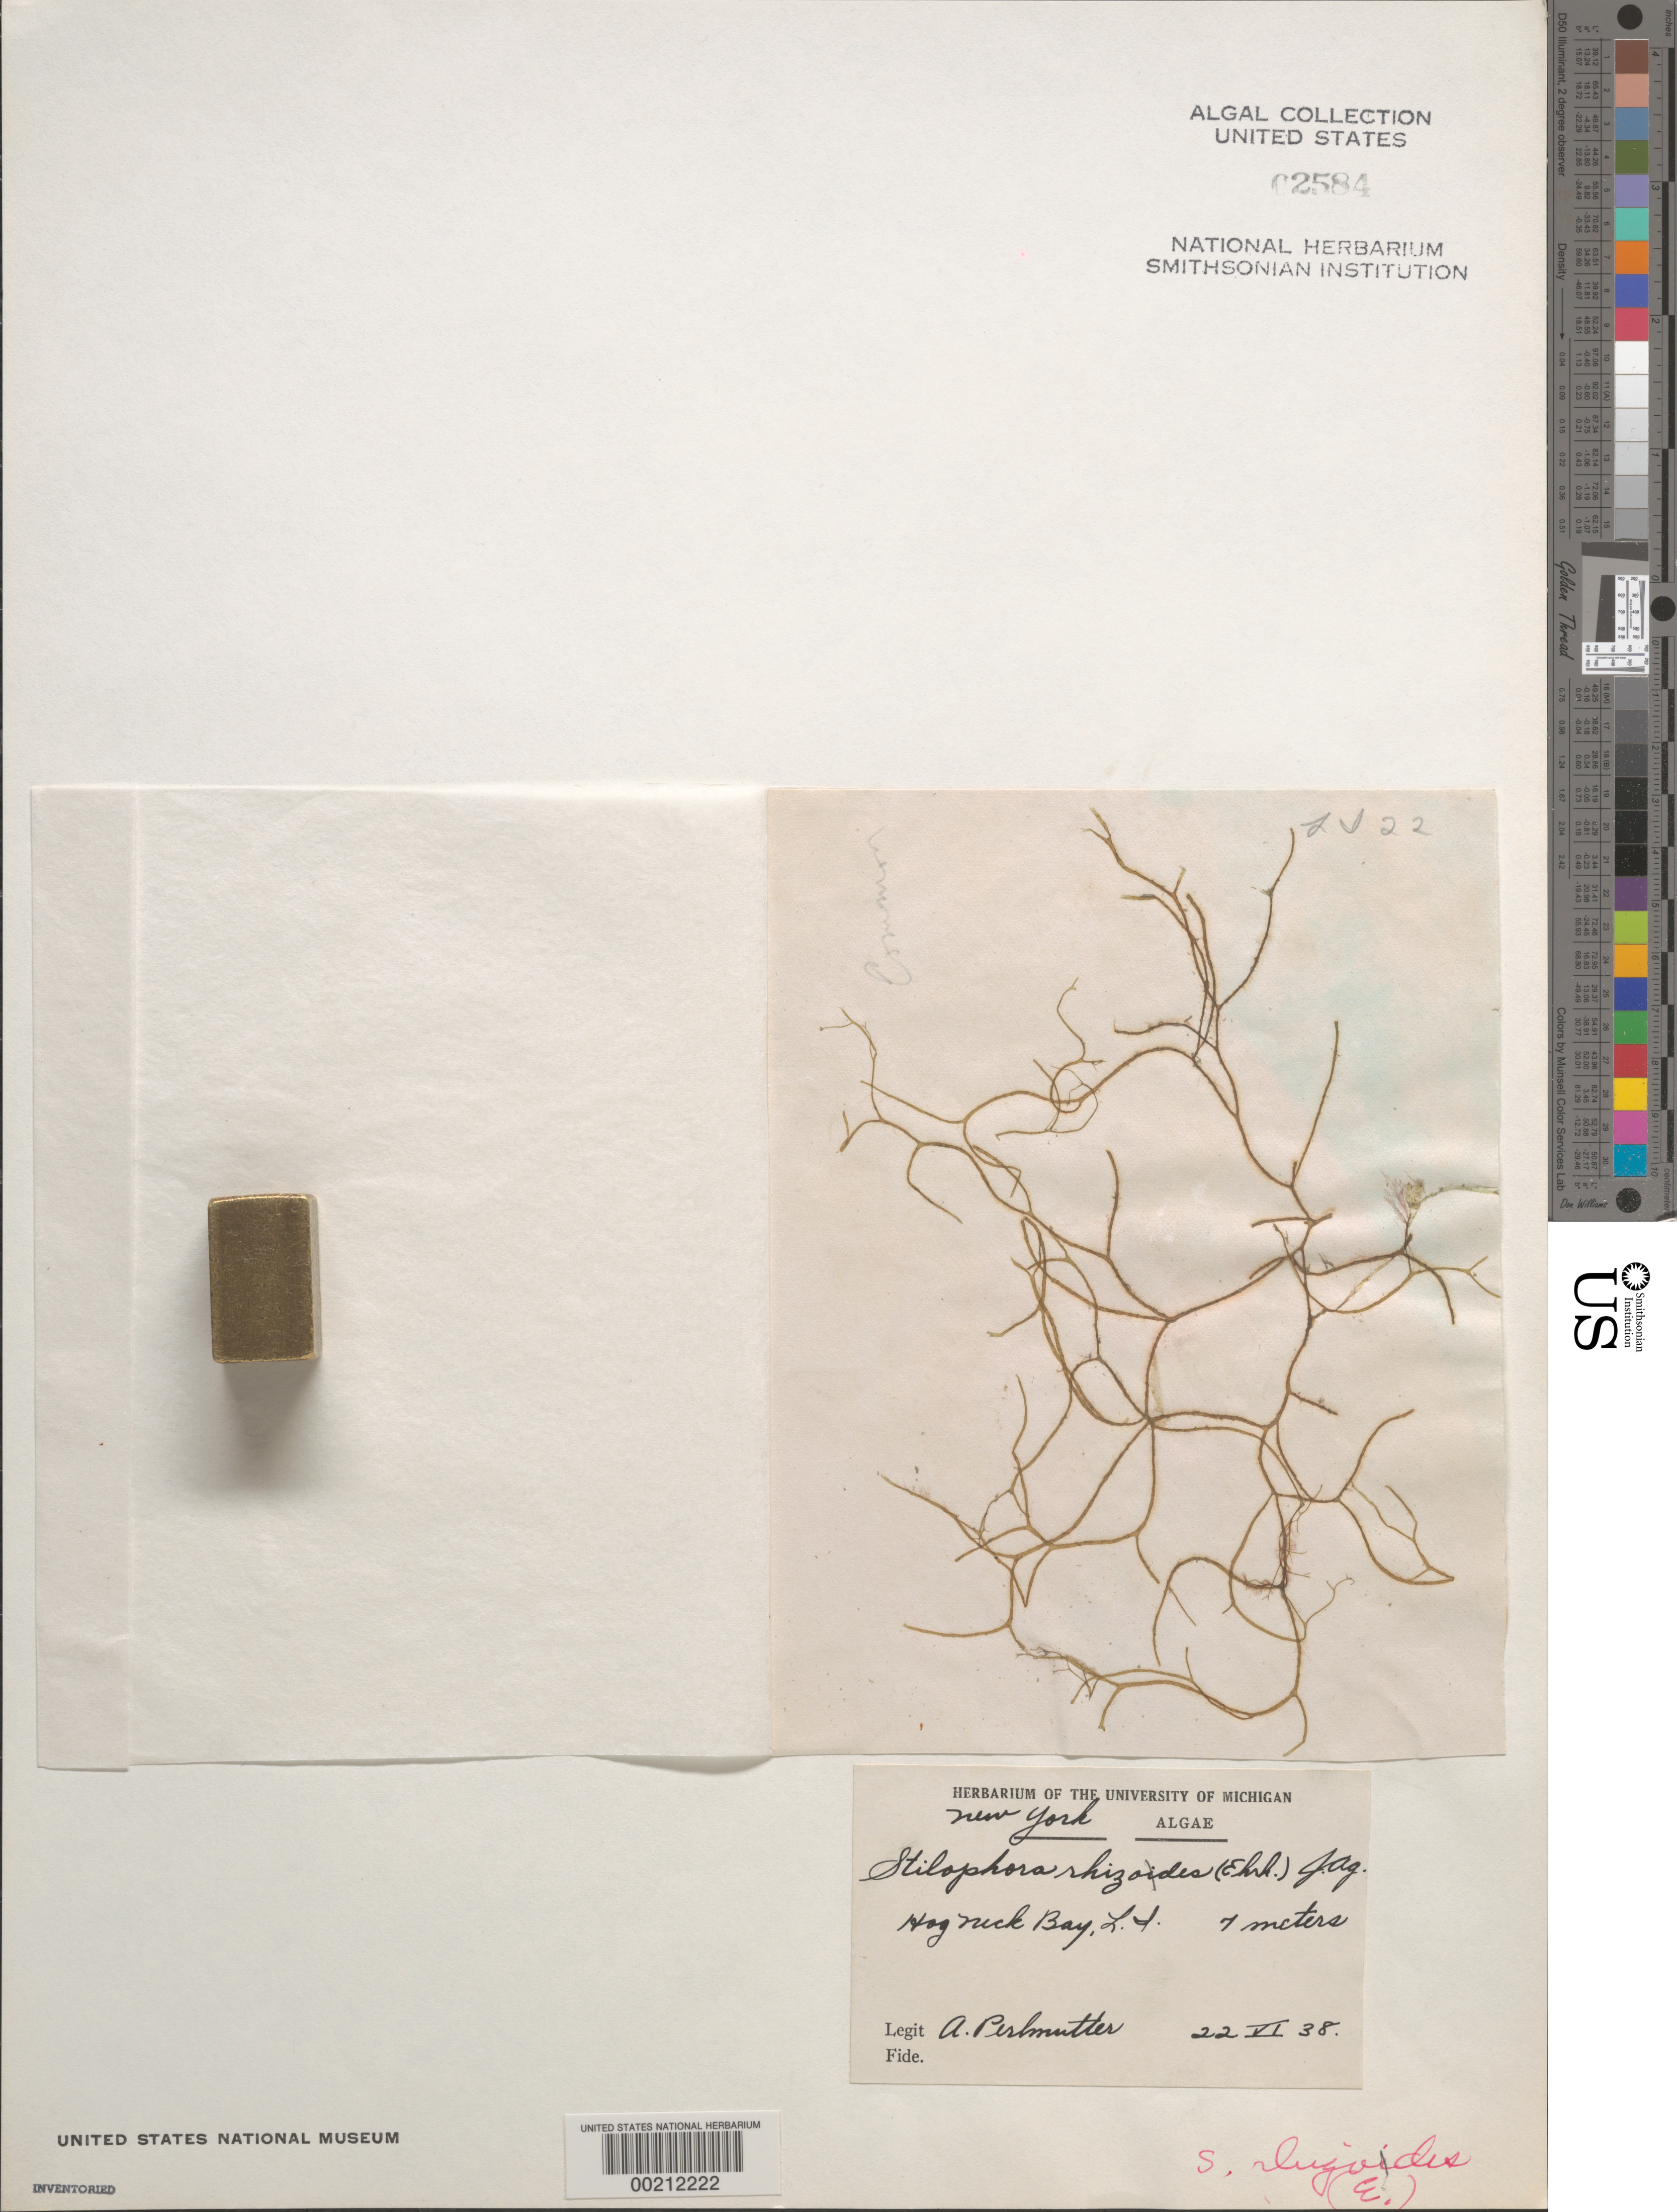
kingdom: Chromista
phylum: Ochrophyta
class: Phaeophyceae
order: Ectocarpales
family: Chordariaceae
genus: Stilophora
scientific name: Stilophora tenella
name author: (Esper) P.C. Silva in P.C. Silva et al.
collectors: A. Perlmutter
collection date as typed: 22 Jun 1938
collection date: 1938-06-22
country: United States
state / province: New York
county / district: Suffolk County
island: Long Island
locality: Hog Neck Bay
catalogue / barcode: US 2584